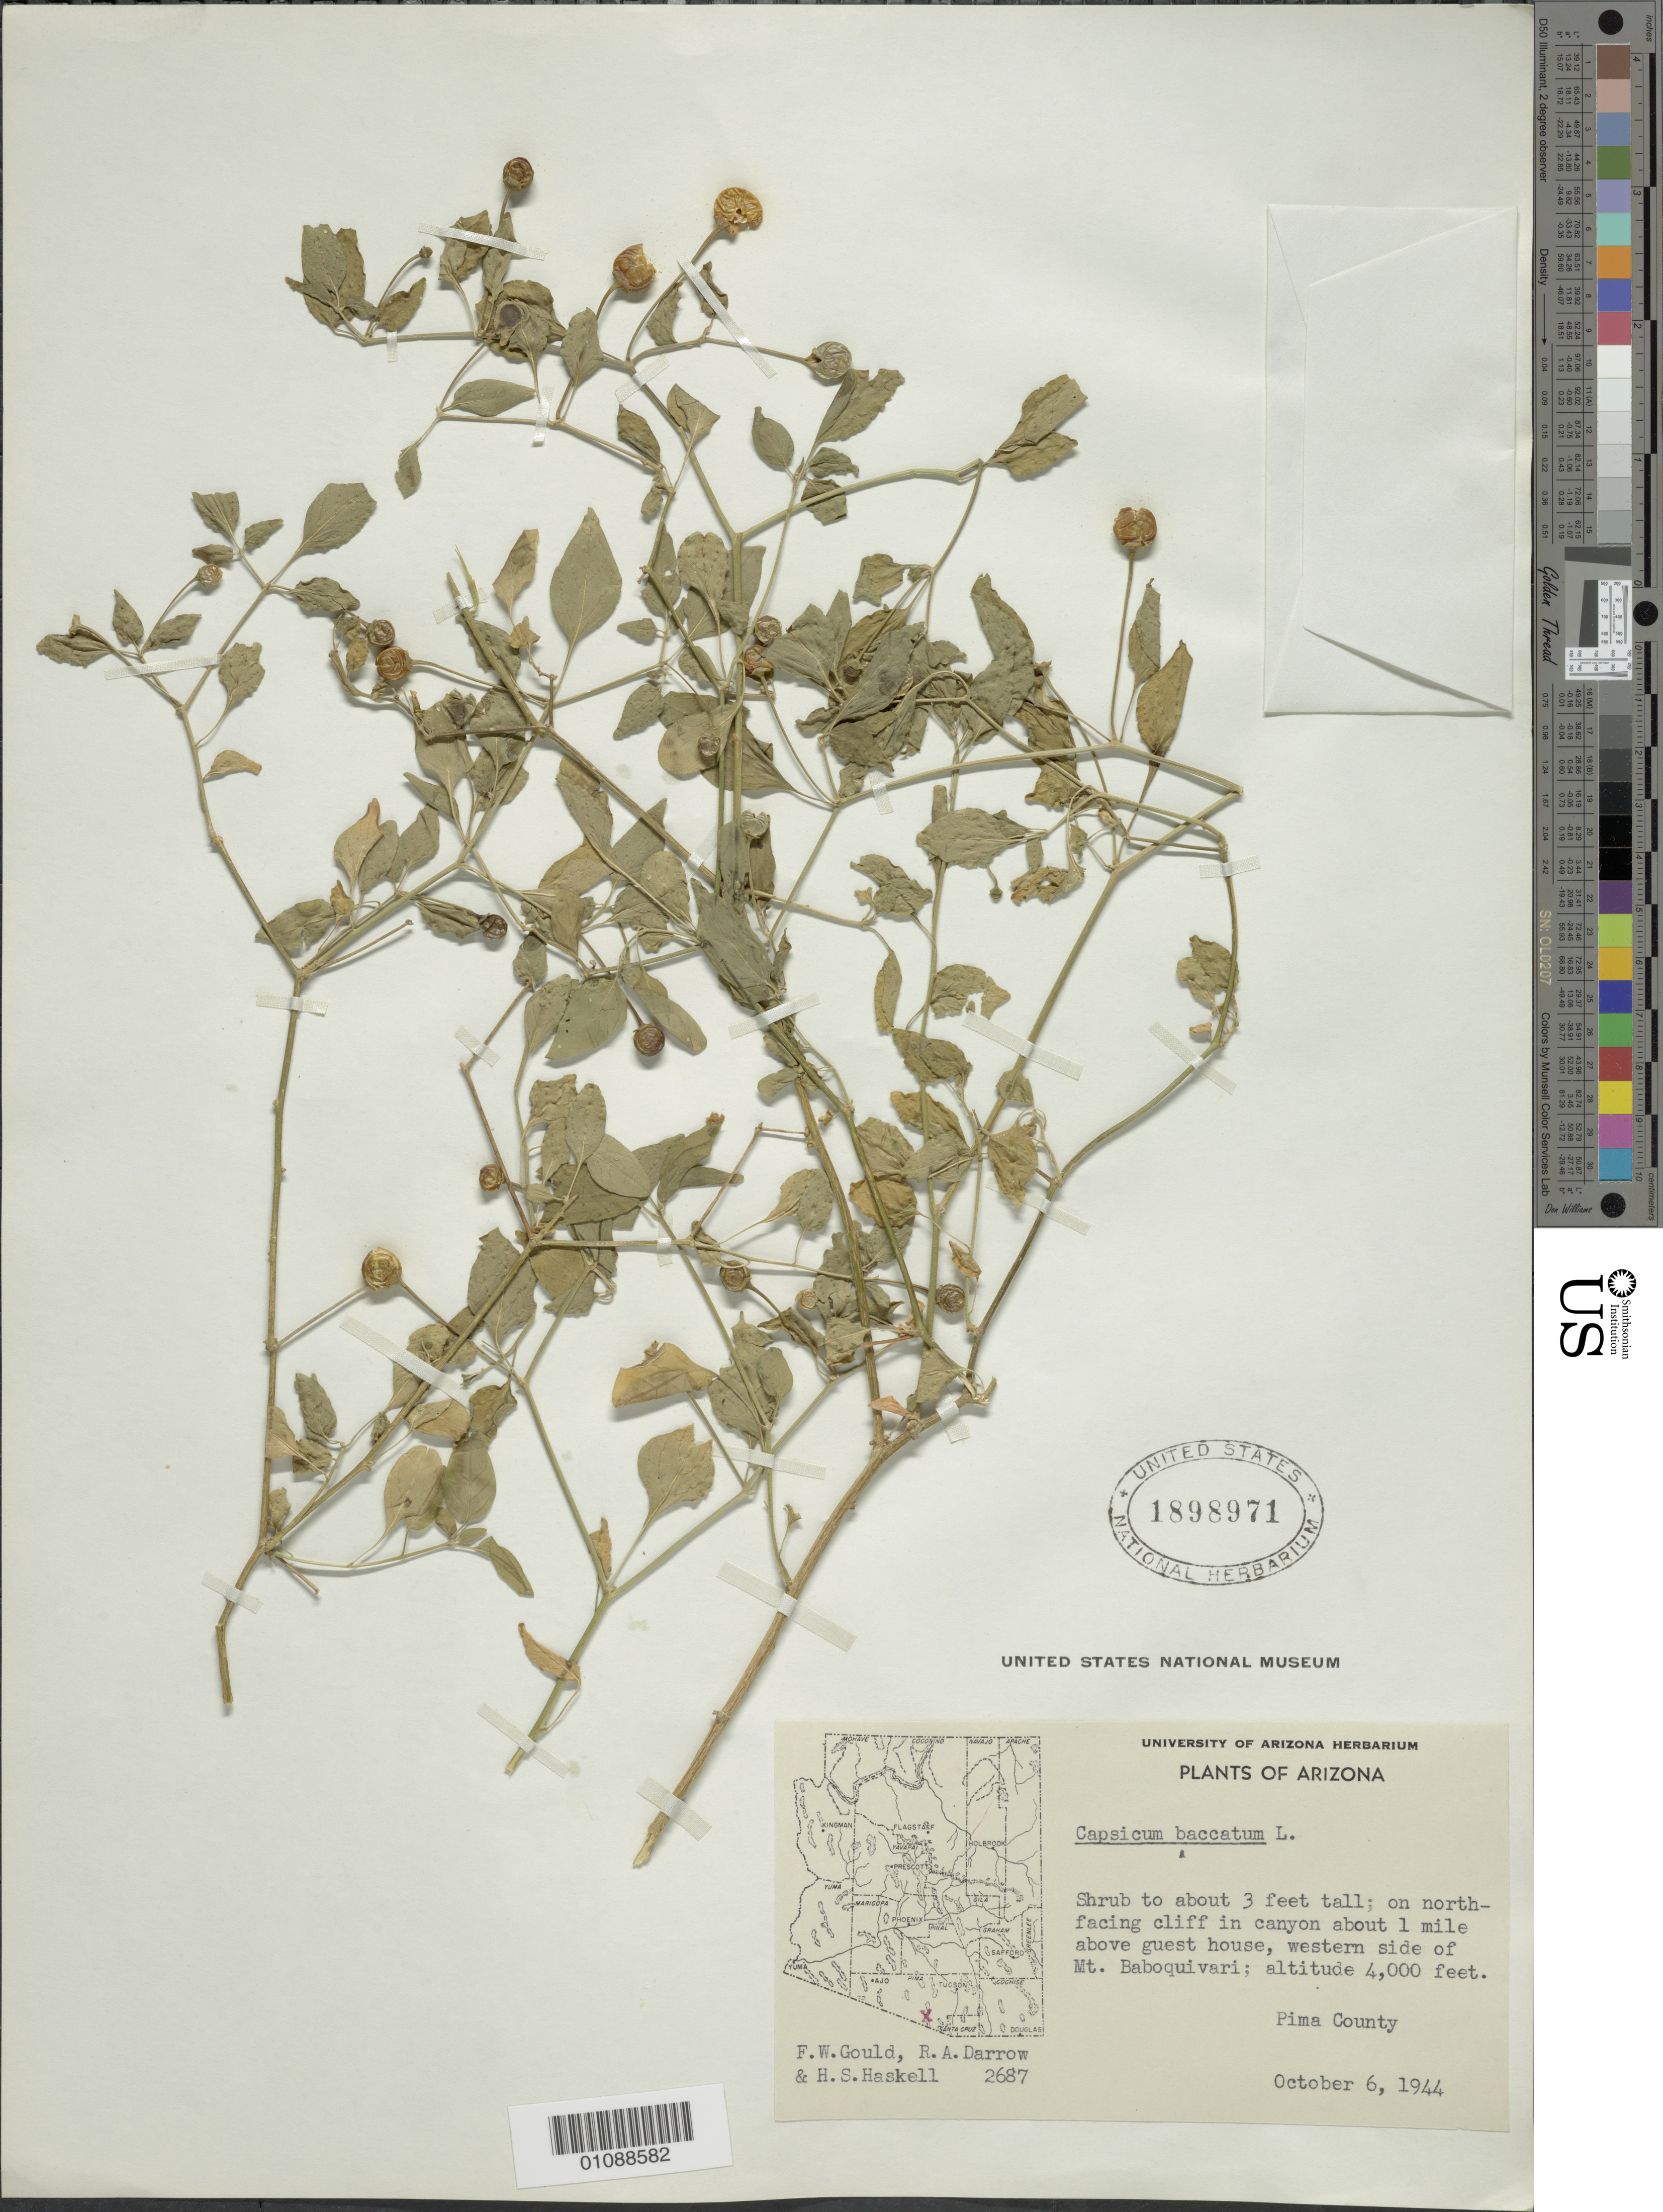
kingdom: Plantae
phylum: Tracheophyta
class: Magnoliopsida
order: Solanales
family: Solanaceae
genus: Capsicum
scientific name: Capsicum baccatum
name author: L.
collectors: F. W. Gould, R. A. Darrow & H. Haskell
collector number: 2687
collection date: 1944-10-06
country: United States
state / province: Arizona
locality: On north-facing cliff in canyon about 1 mile above guest house, western side of Mt. Baboquivari, Pima County.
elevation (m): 1219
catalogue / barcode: US 1898971